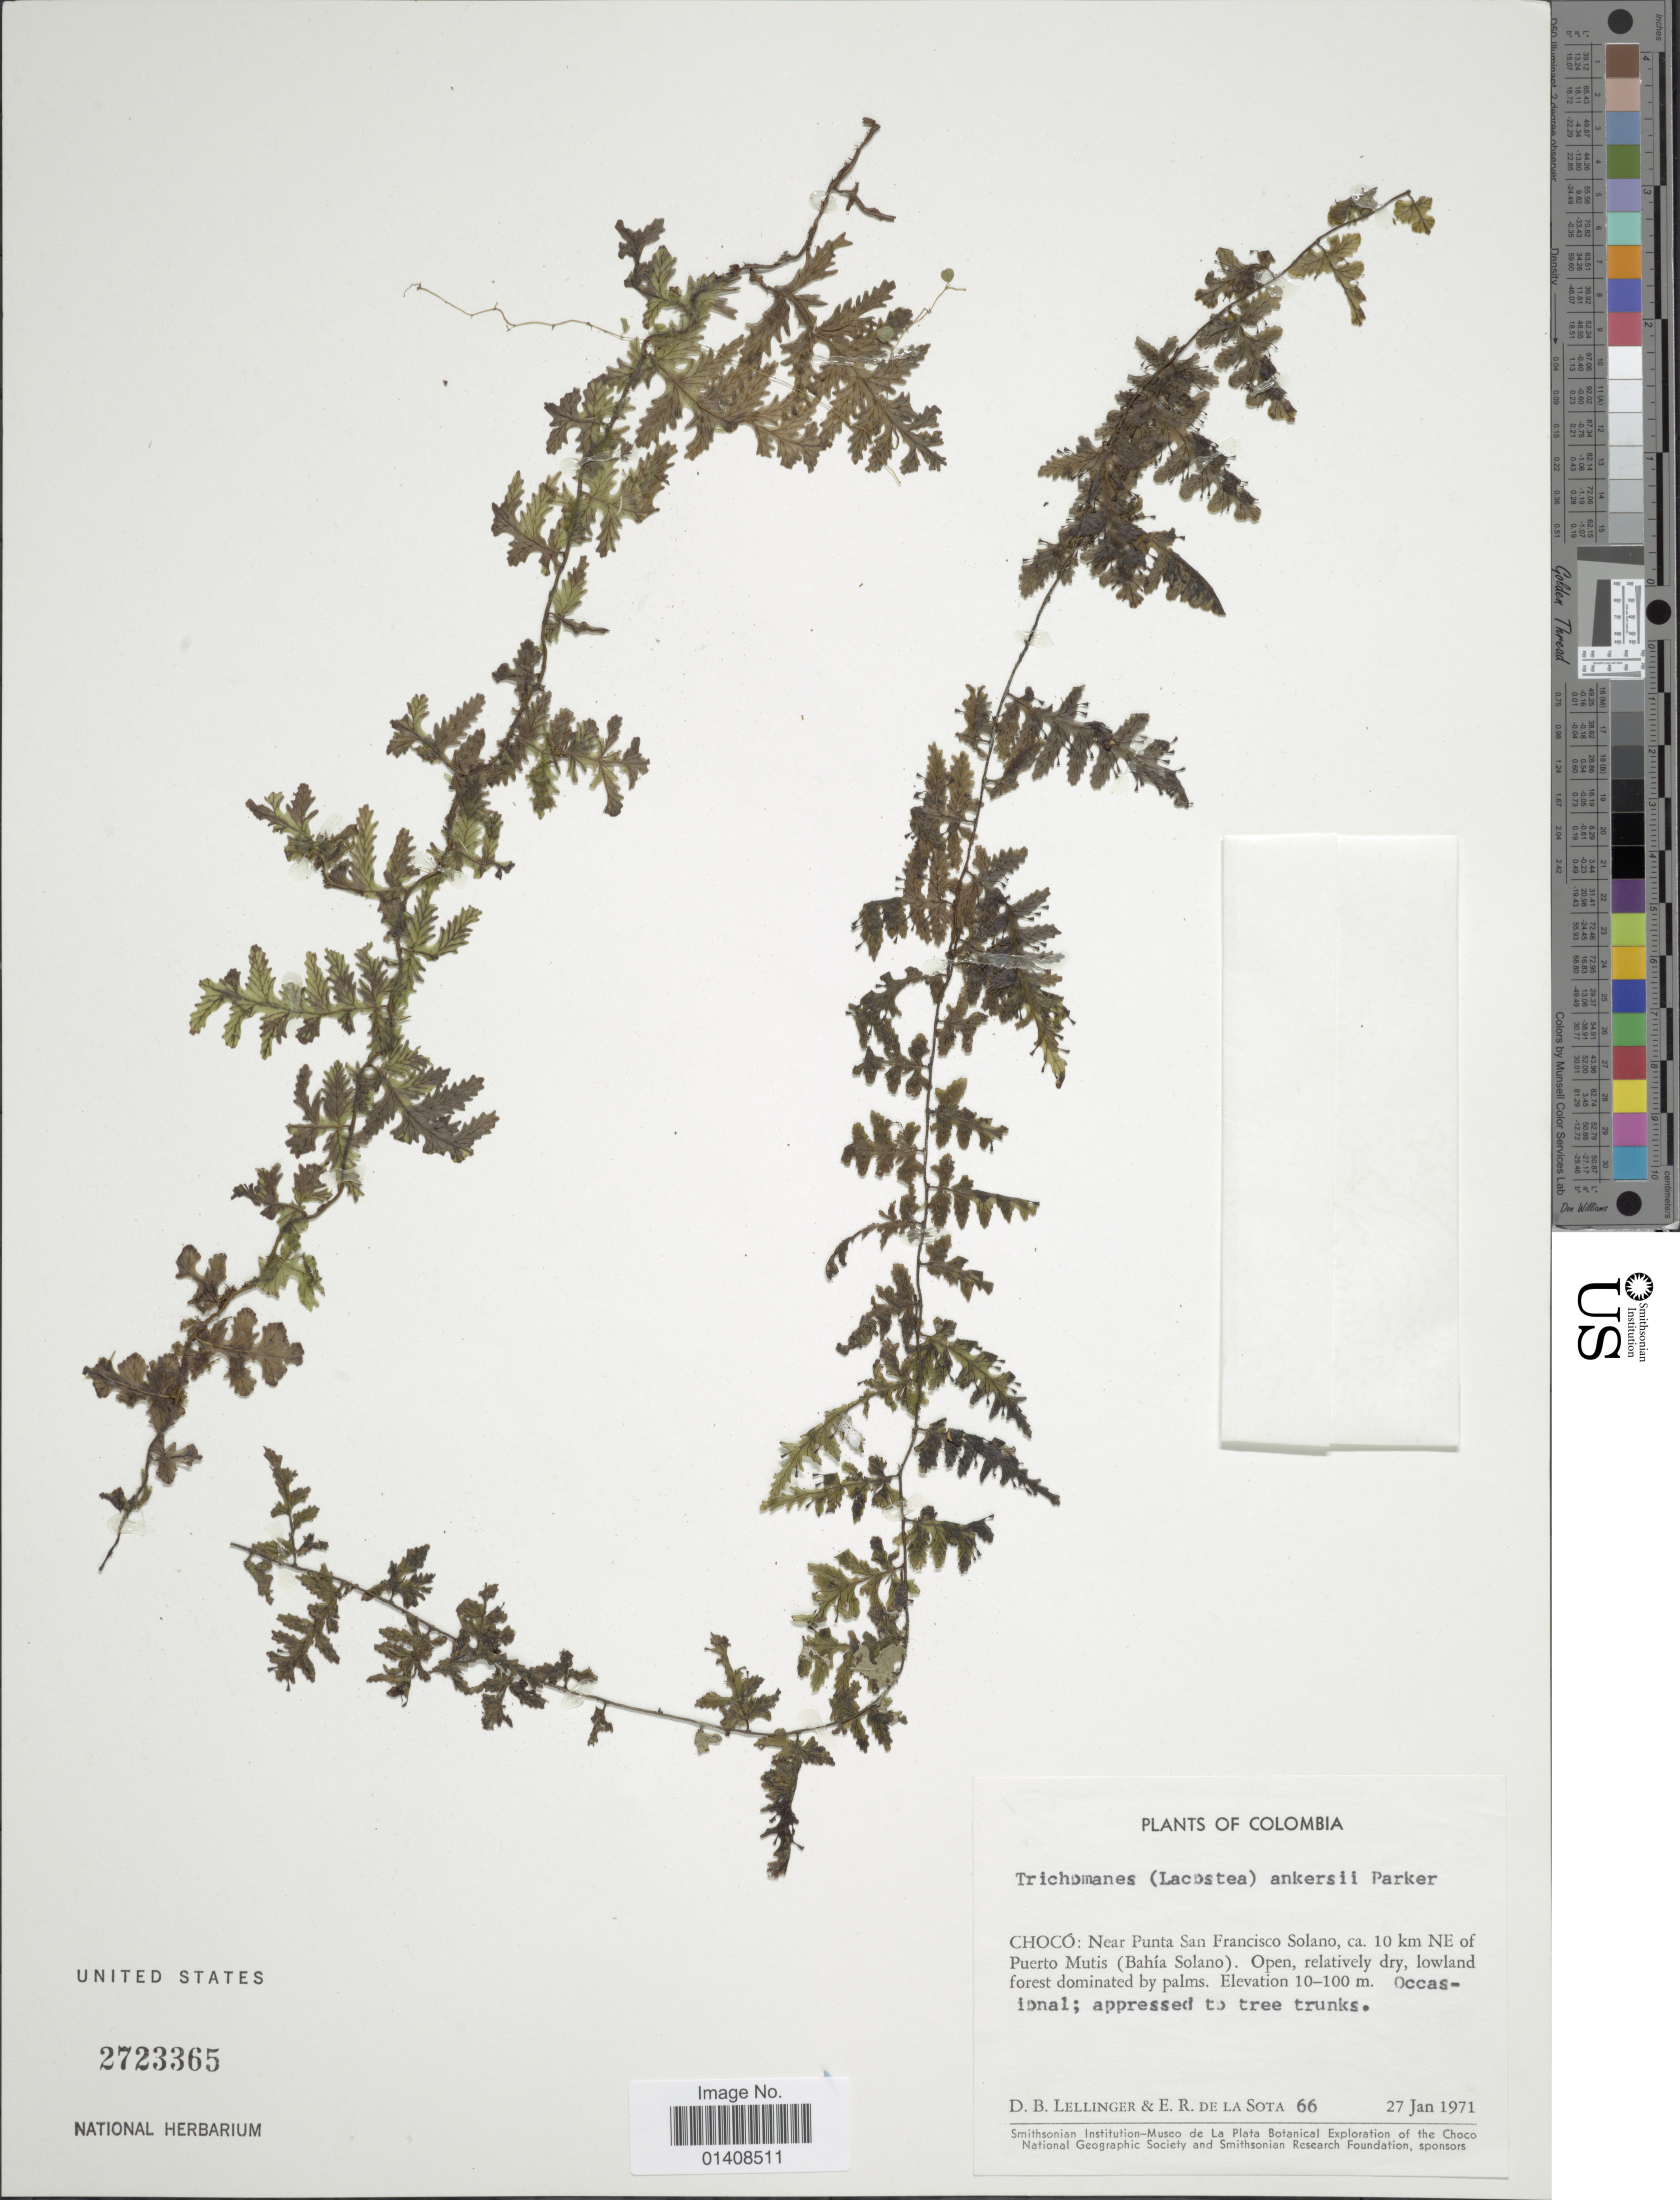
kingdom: Plantae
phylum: Tracheophyta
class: Polypodiopsida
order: Hymenophyllales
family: Hymenophyllaceae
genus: Trichomanes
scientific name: Trichomanes ankersii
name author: C. Parker ex Hook. & Grev.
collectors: D. B. Lellinger & E. R. de la Sota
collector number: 66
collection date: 1971-01-27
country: Colombia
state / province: Chocó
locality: Near Punta San Francisco Solano ca 10km NE of Puerto Mutis Bahia Solano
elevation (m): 10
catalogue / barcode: US 2723365